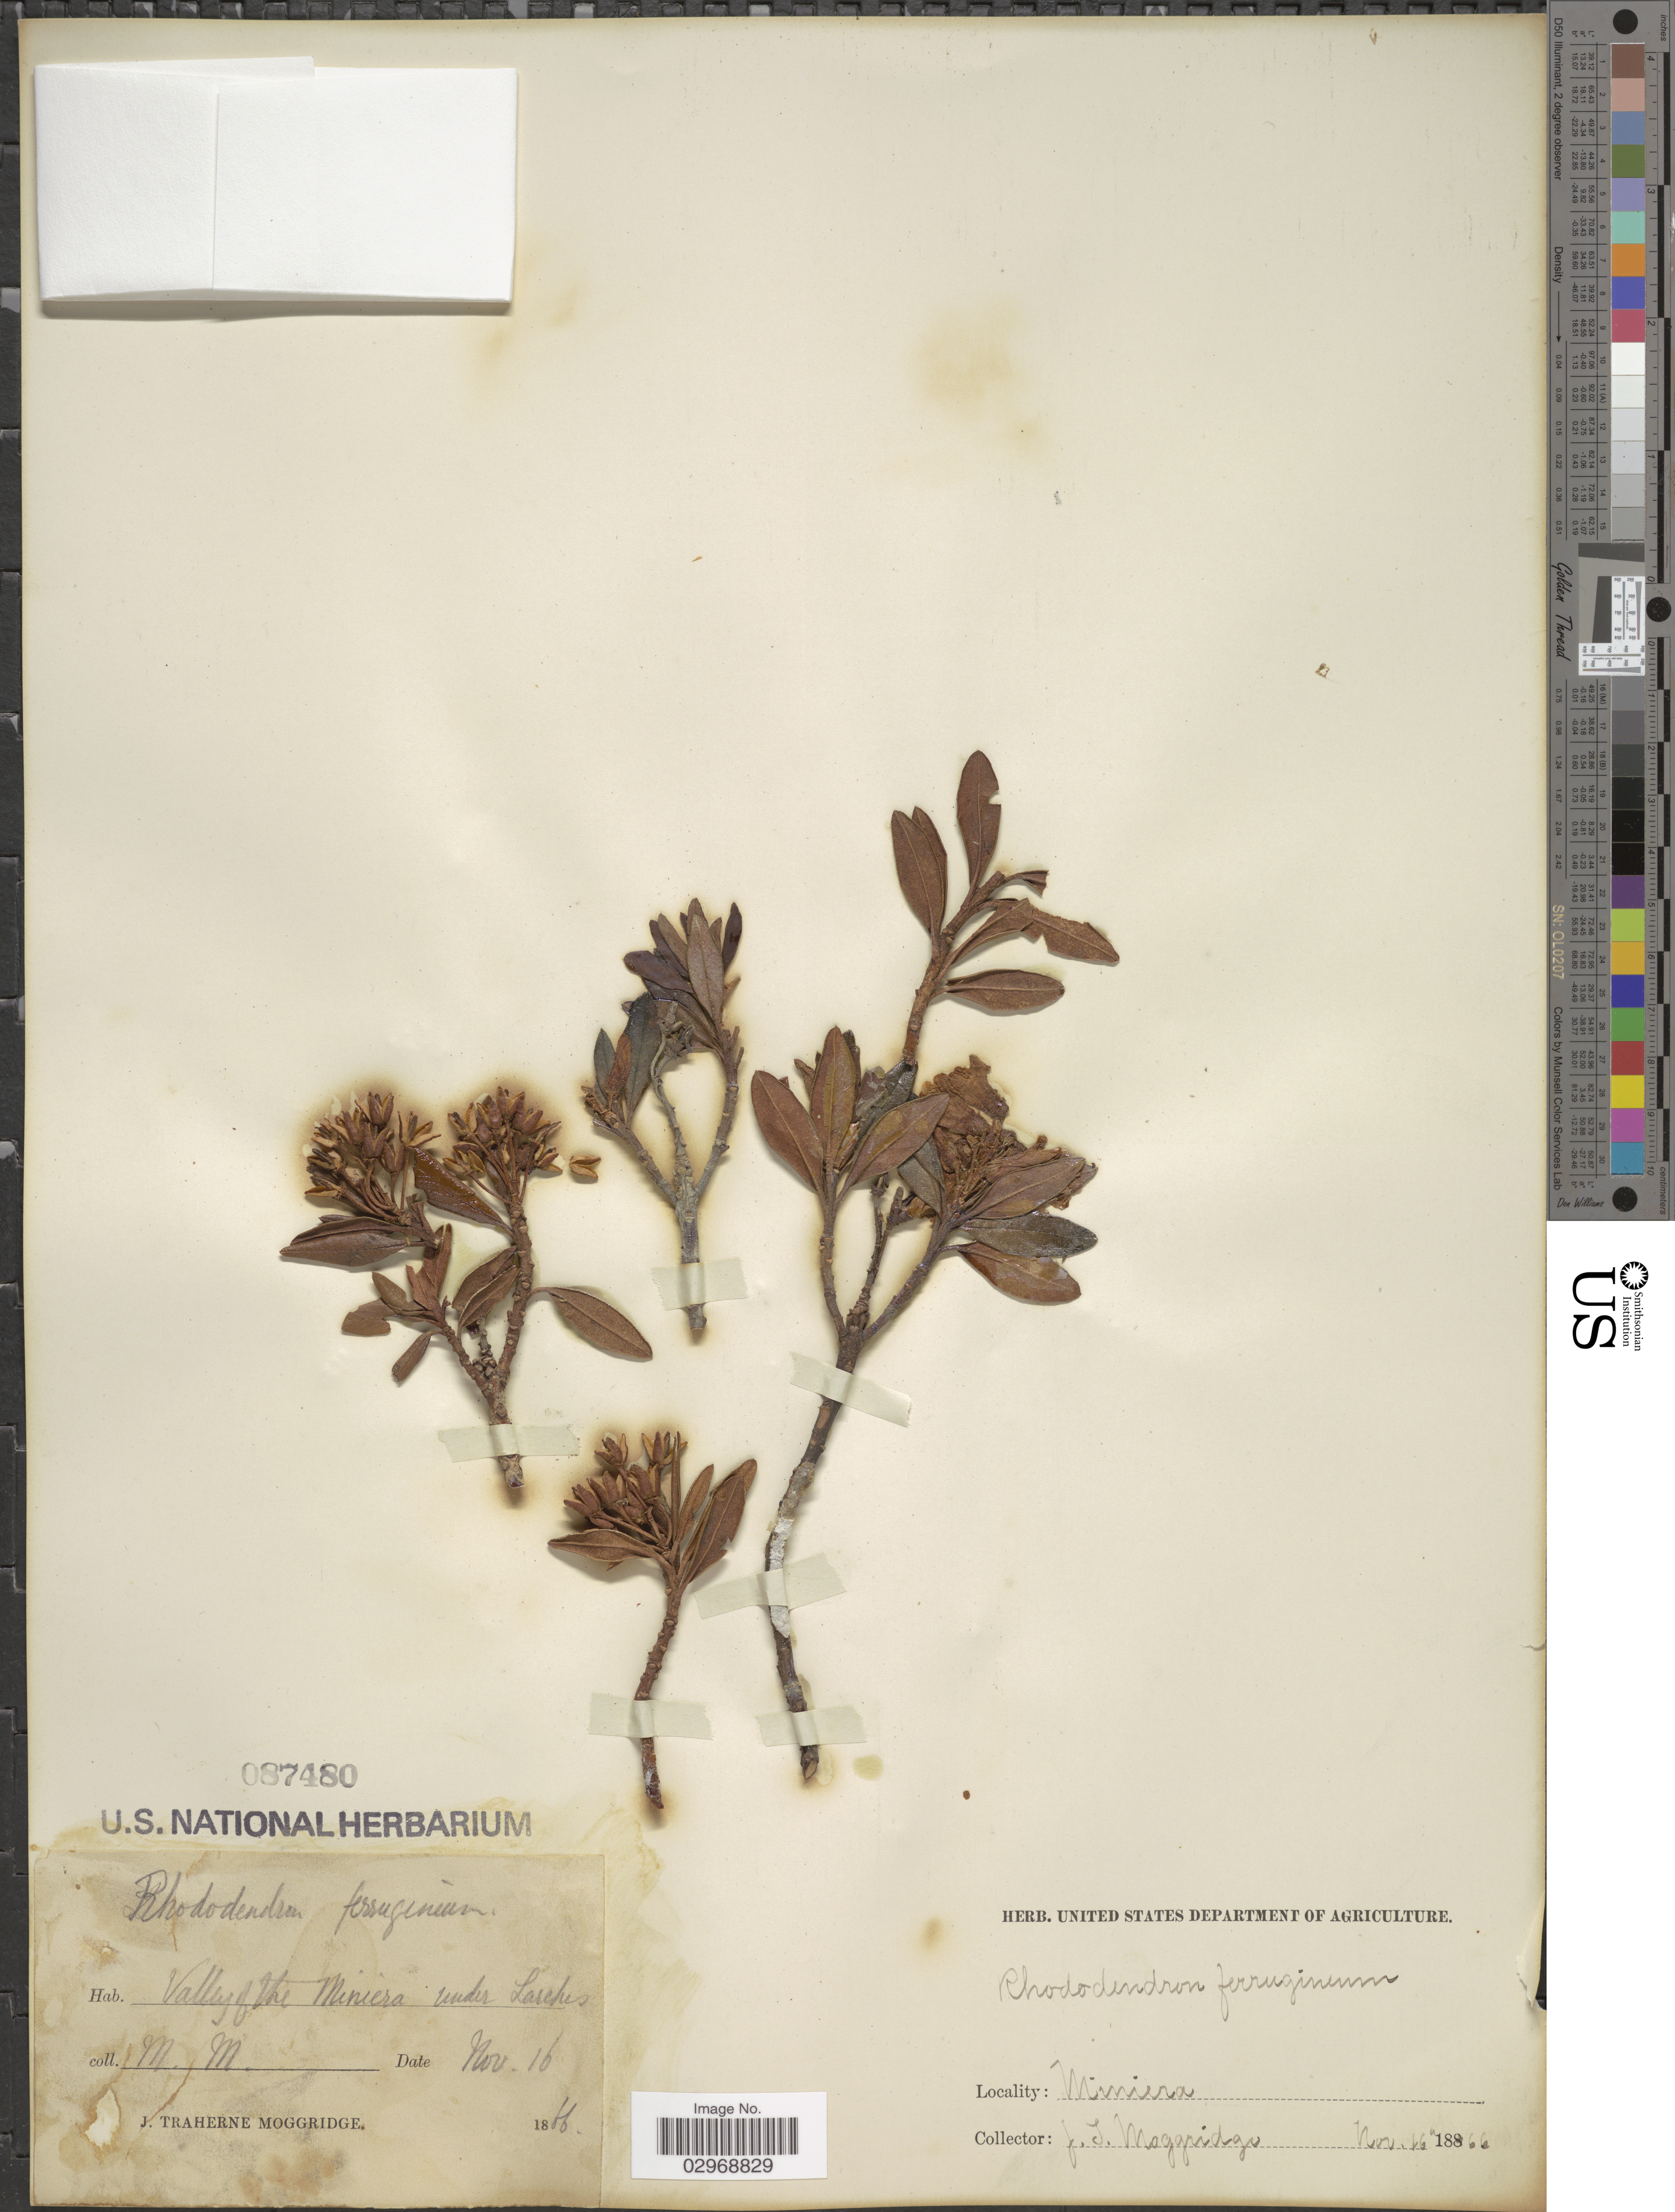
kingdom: Plantae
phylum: Tracheophyta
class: Magnoliopsida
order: Ericales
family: Ericaceae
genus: Rhododendron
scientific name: Rhododendron ferrugineum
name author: L.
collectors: J. T. Moggridge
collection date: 1866-11-16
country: Italy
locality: Valley of the Miniera under larches.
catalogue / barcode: US 87480